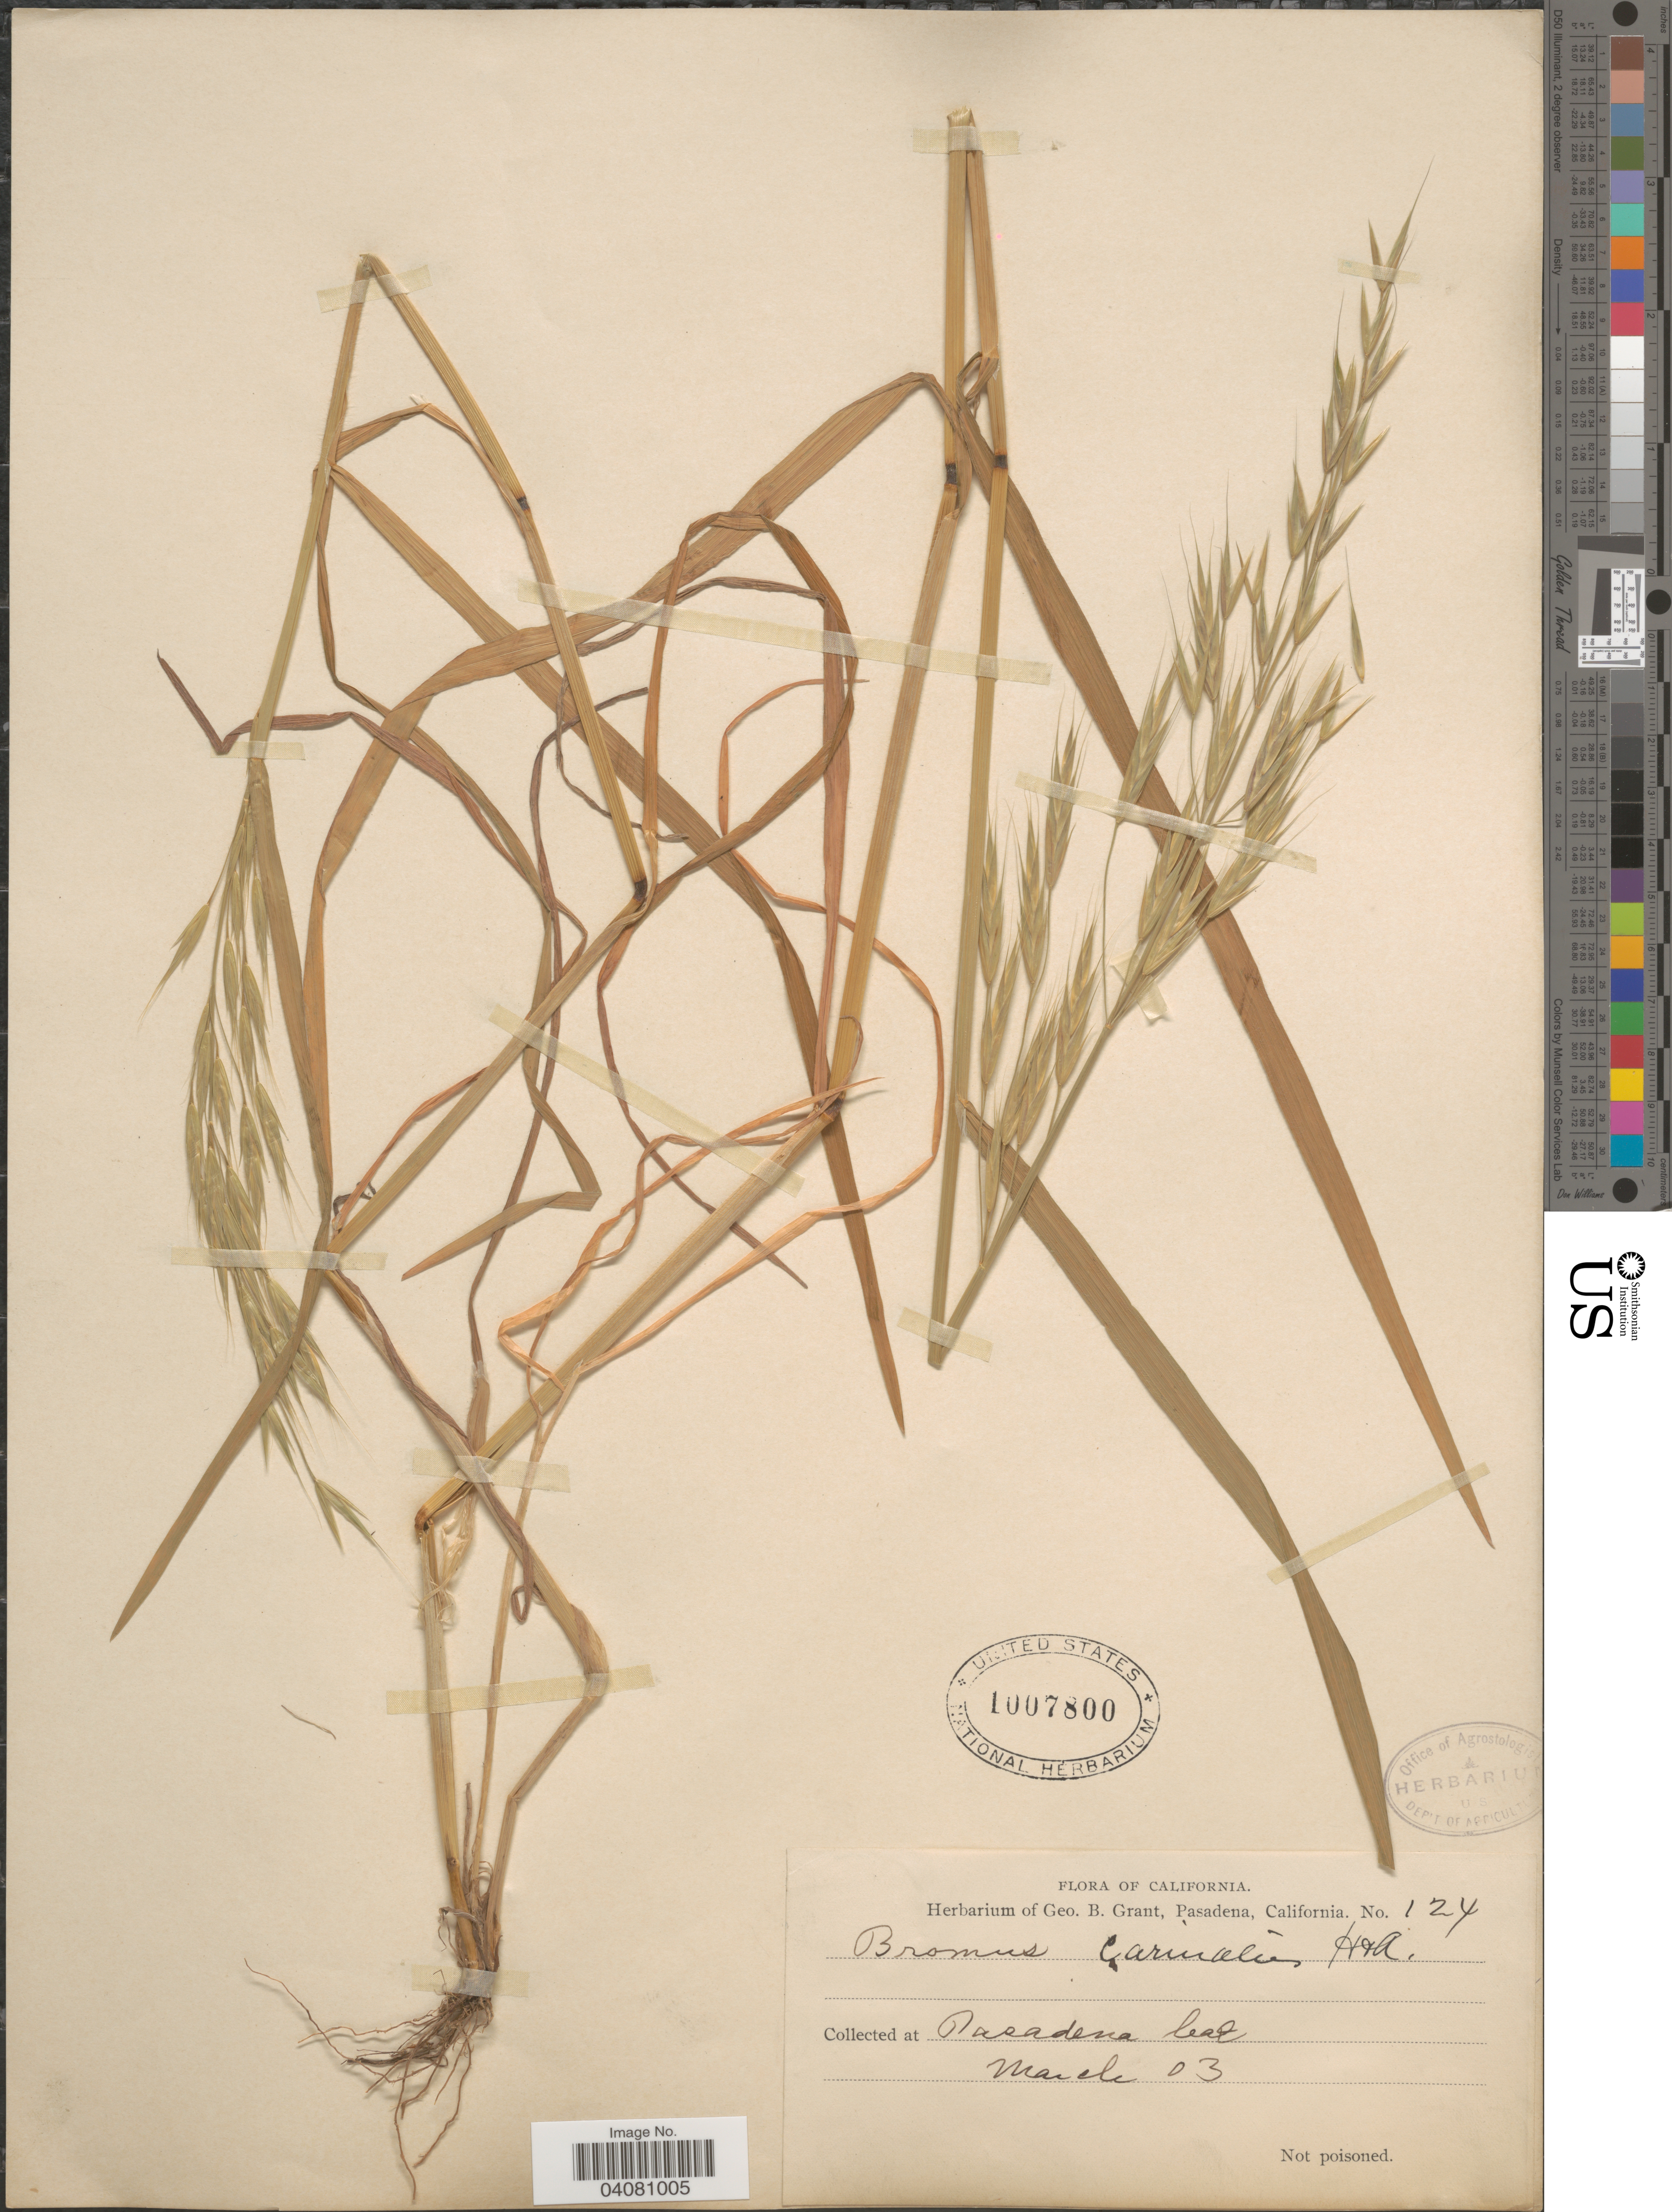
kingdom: Plantae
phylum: Tracheophyta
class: Liliopsida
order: Poales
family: Poaceae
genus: Bromus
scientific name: Bromus carinatus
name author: Hook. & Arn.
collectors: ex herb. Geo. B. Grant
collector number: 124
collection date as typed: Transcribed d/m/y: /3/3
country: United States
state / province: California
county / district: Los Angeles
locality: Pasadena.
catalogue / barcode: US 1007800